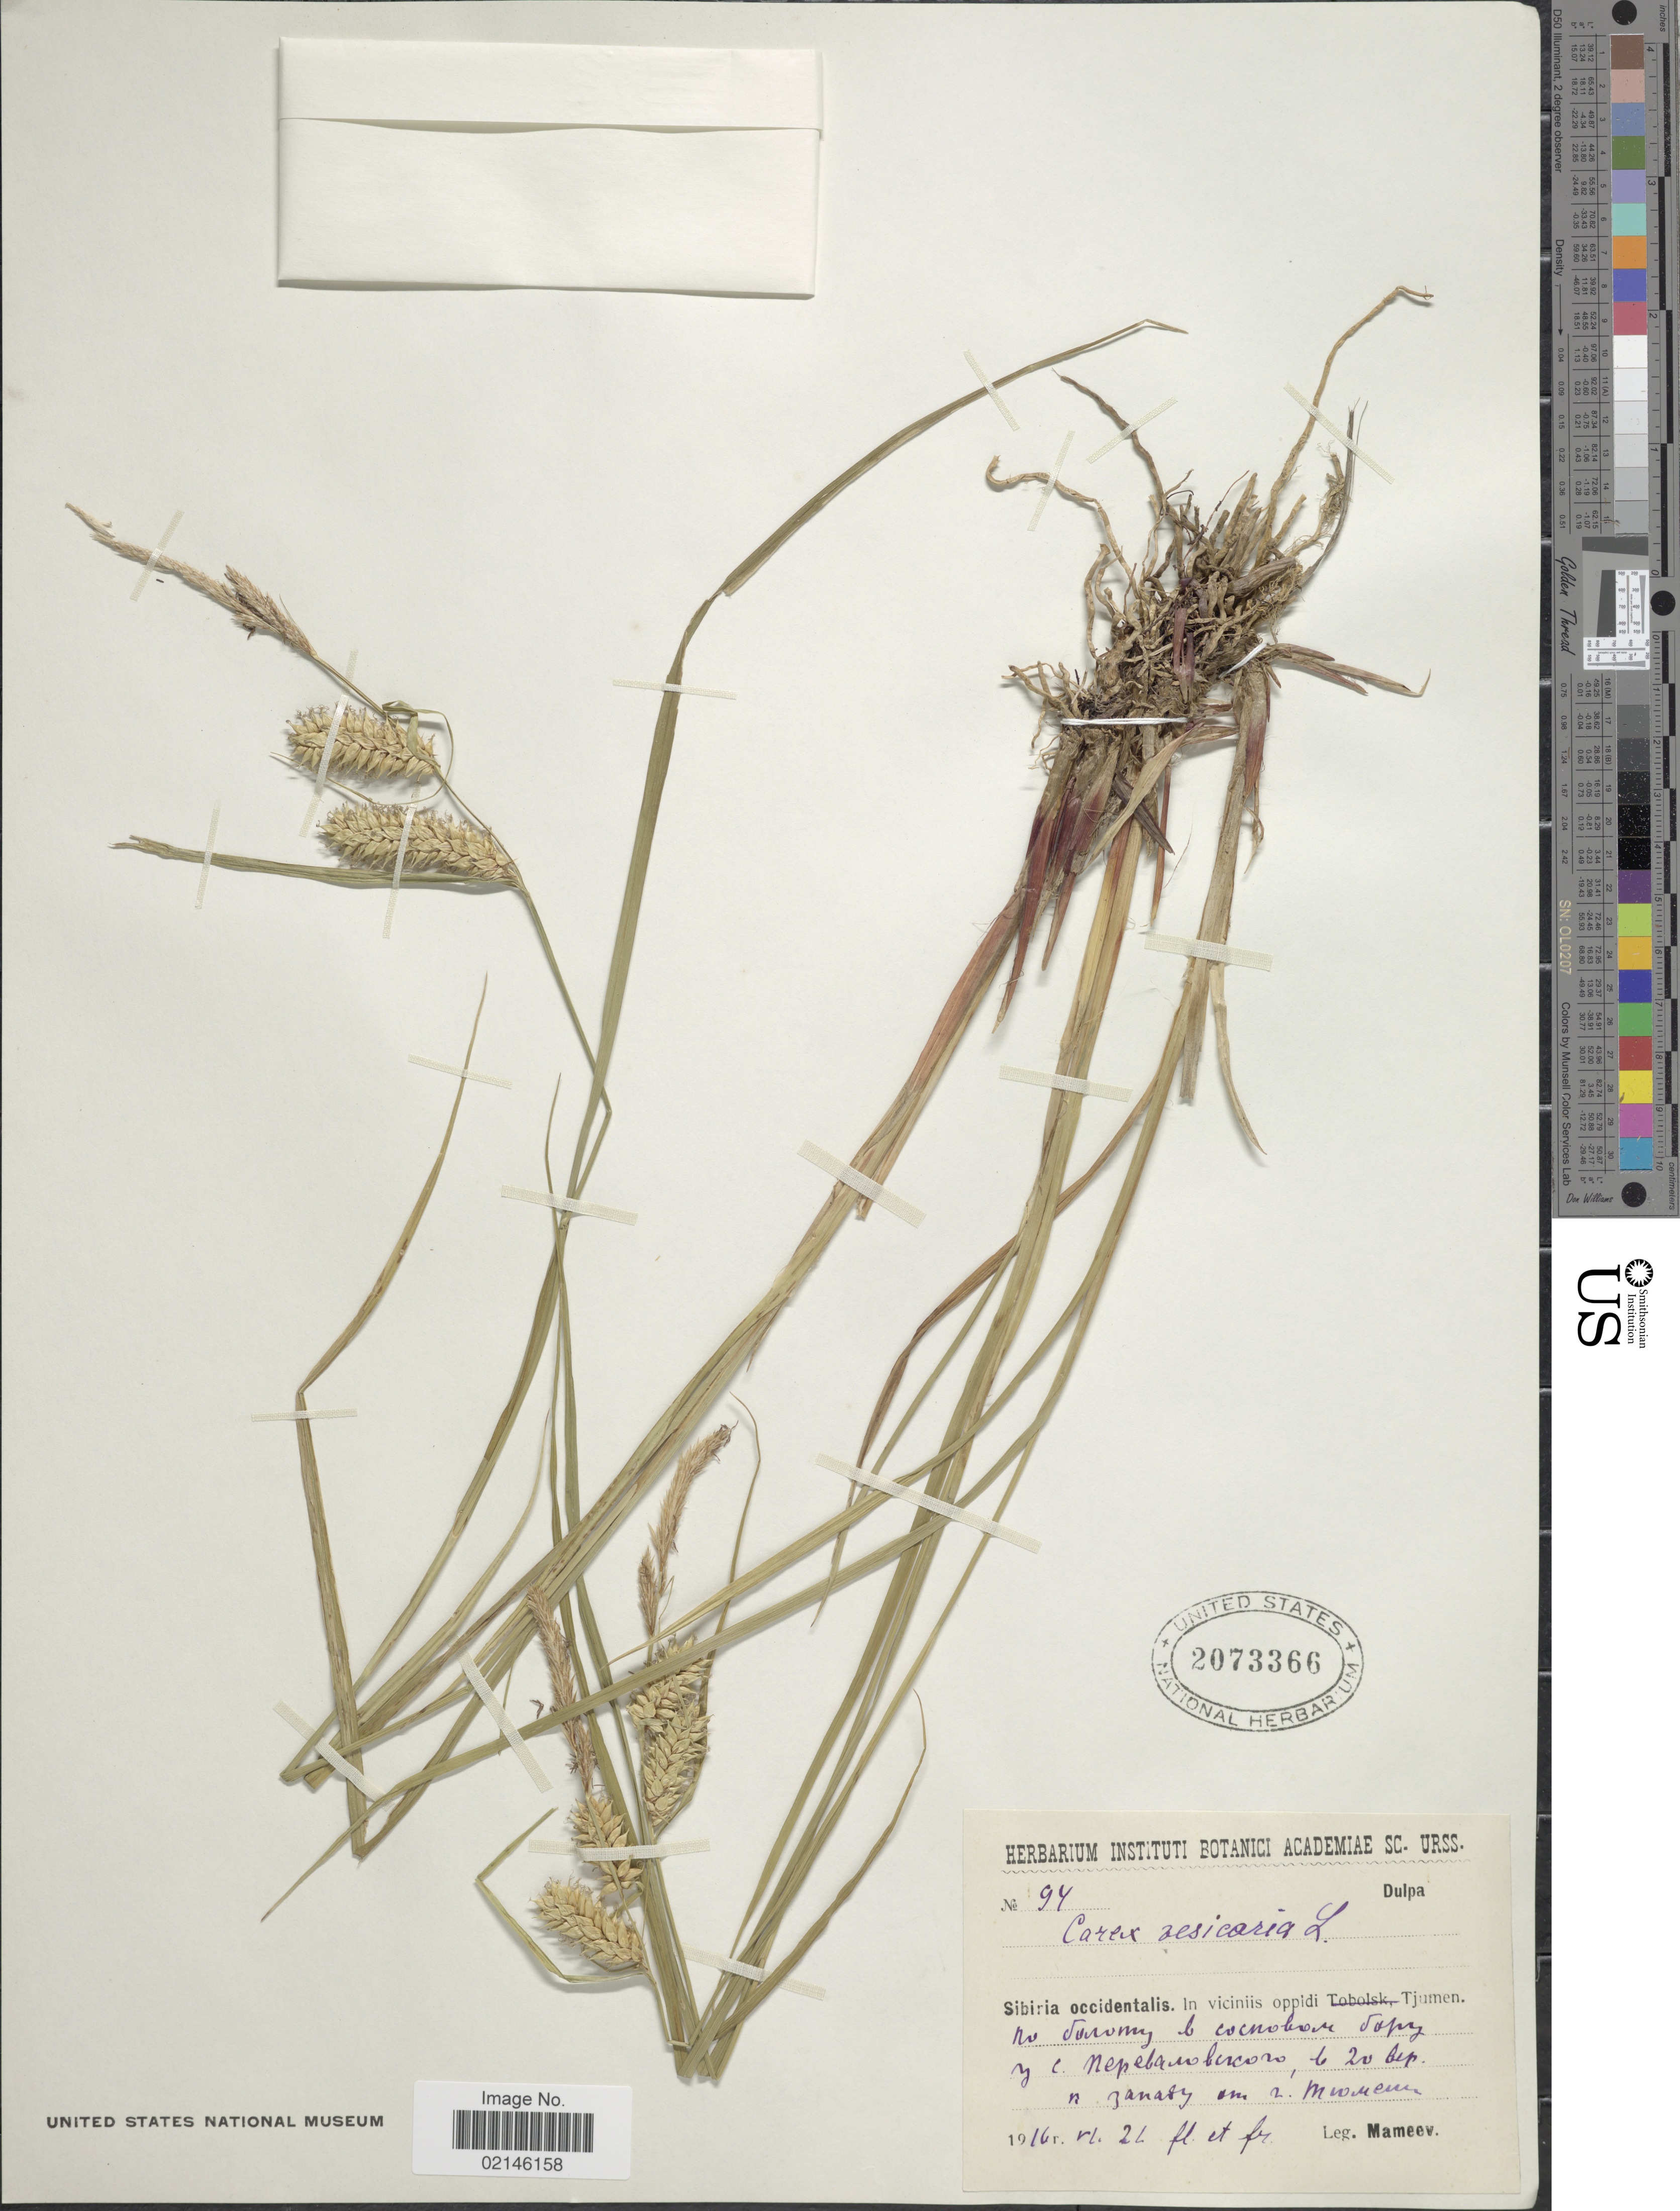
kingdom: Plantae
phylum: Tracheophyta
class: Liliopsida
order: Poales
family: Cyperaceae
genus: Carex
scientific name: Carex vesicaria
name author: L.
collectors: Mameev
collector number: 94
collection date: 1916-06-26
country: Russian Federation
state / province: Tyumen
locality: Sibiria occidentalis, viciniis oppidi Tjumen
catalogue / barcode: US 2073366